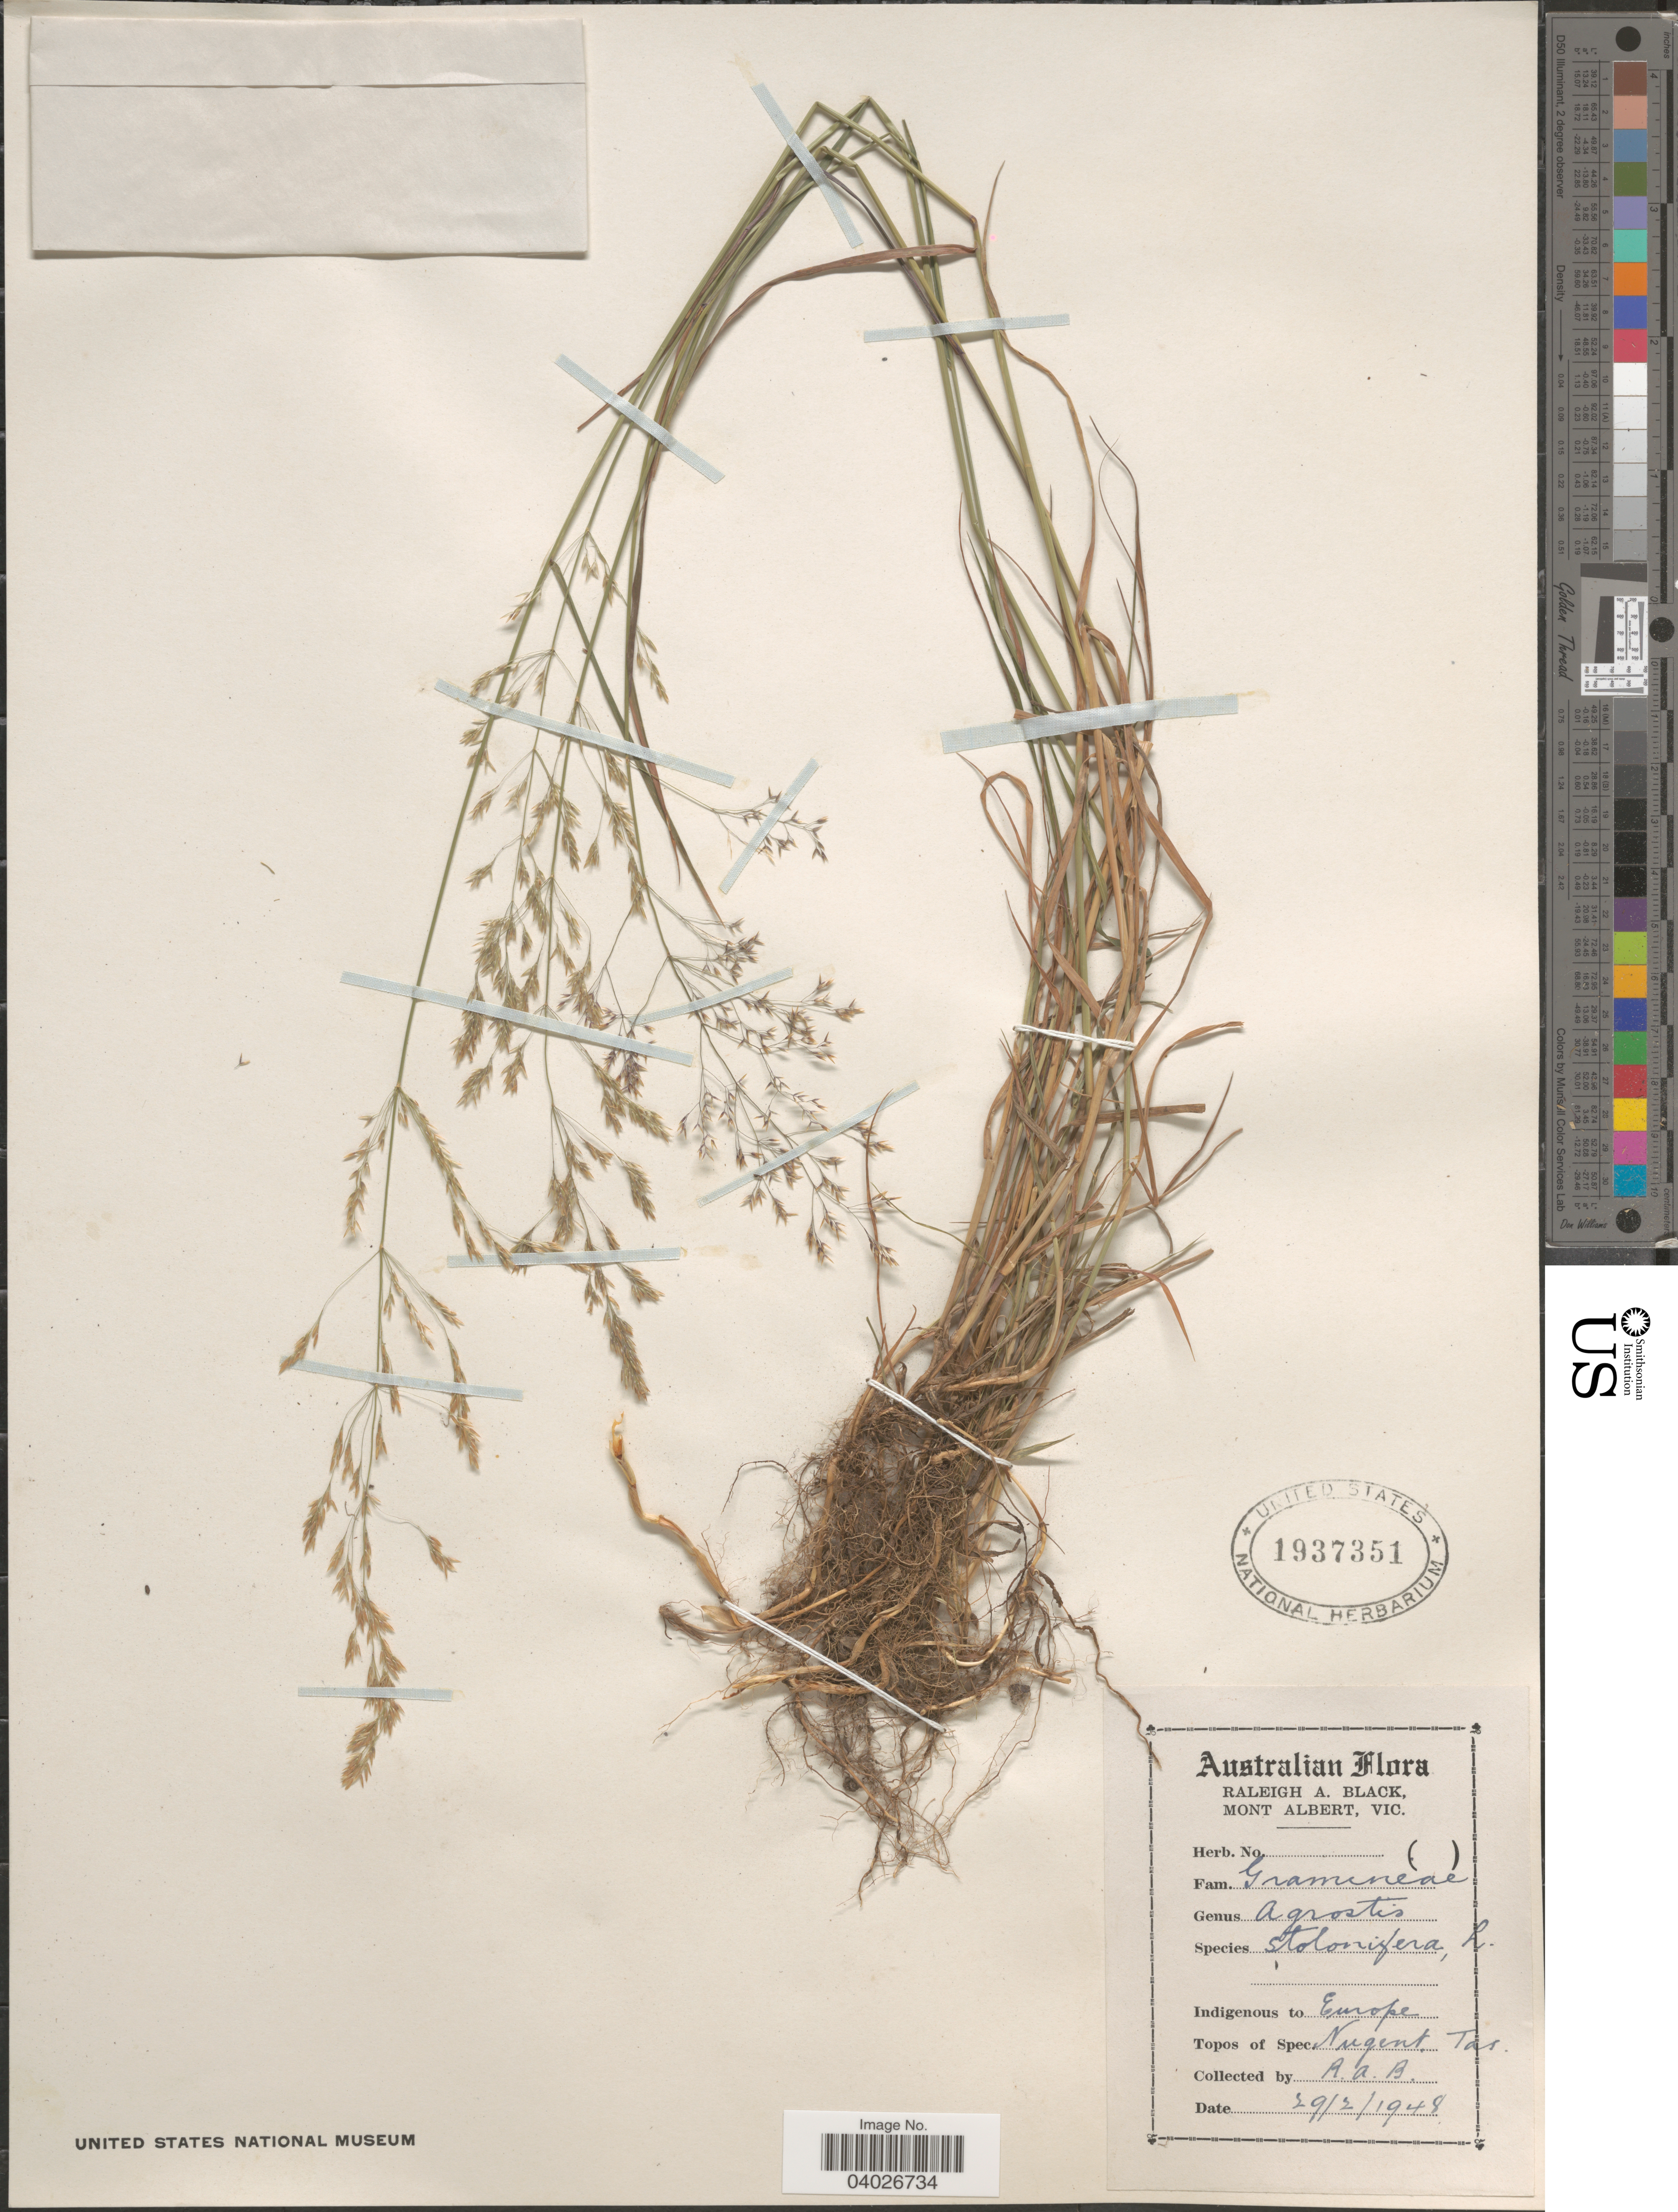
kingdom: Plantae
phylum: Tracheophyta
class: Liliopsida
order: Poales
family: Poaceae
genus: Agrostis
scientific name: Agrostis stolonifera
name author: L.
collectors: R. A. Black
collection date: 1948-02-29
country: Australia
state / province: Tasmania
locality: Nugent.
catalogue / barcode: US 1937351